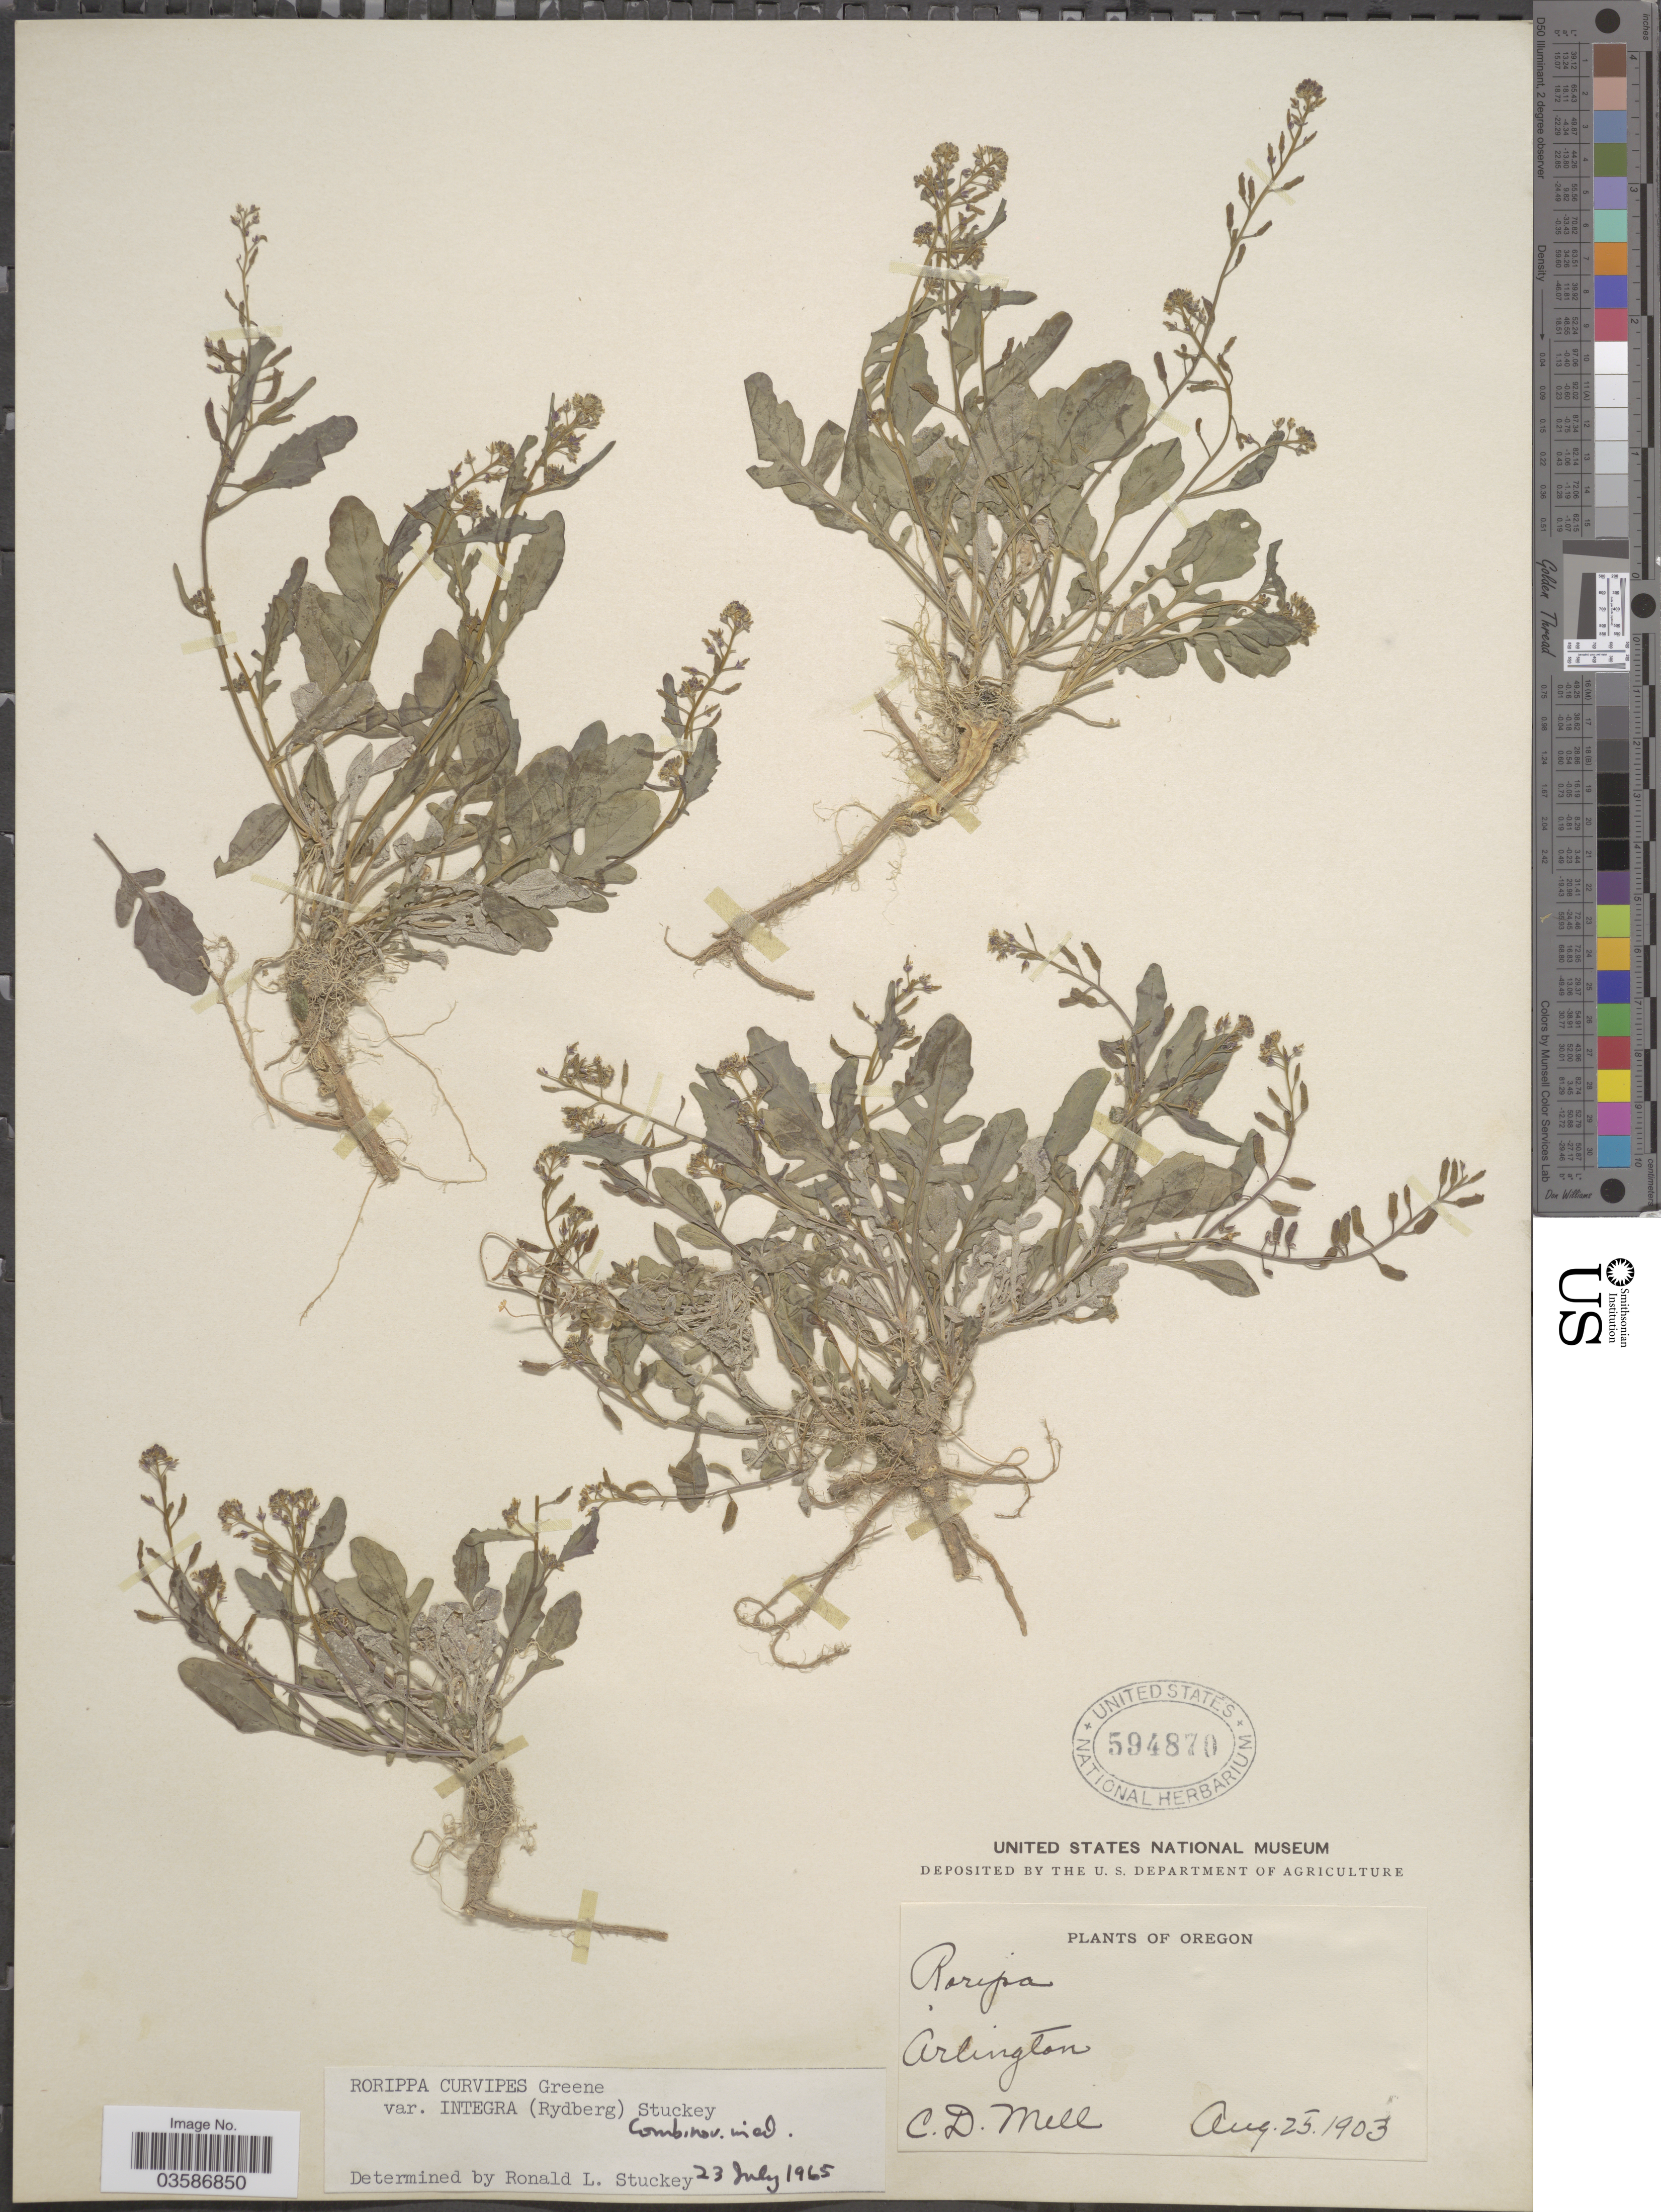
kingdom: Plantae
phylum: Tracheophyta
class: Magnoliopsida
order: Brassicales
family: Brassicaceae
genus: Rorippa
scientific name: Rorippa curvipes var. integra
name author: (Rydb.) Stuckey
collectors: C. D. Mell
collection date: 1903-08-25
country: United States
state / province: Oregon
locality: Arlington.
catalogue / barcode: US 594870